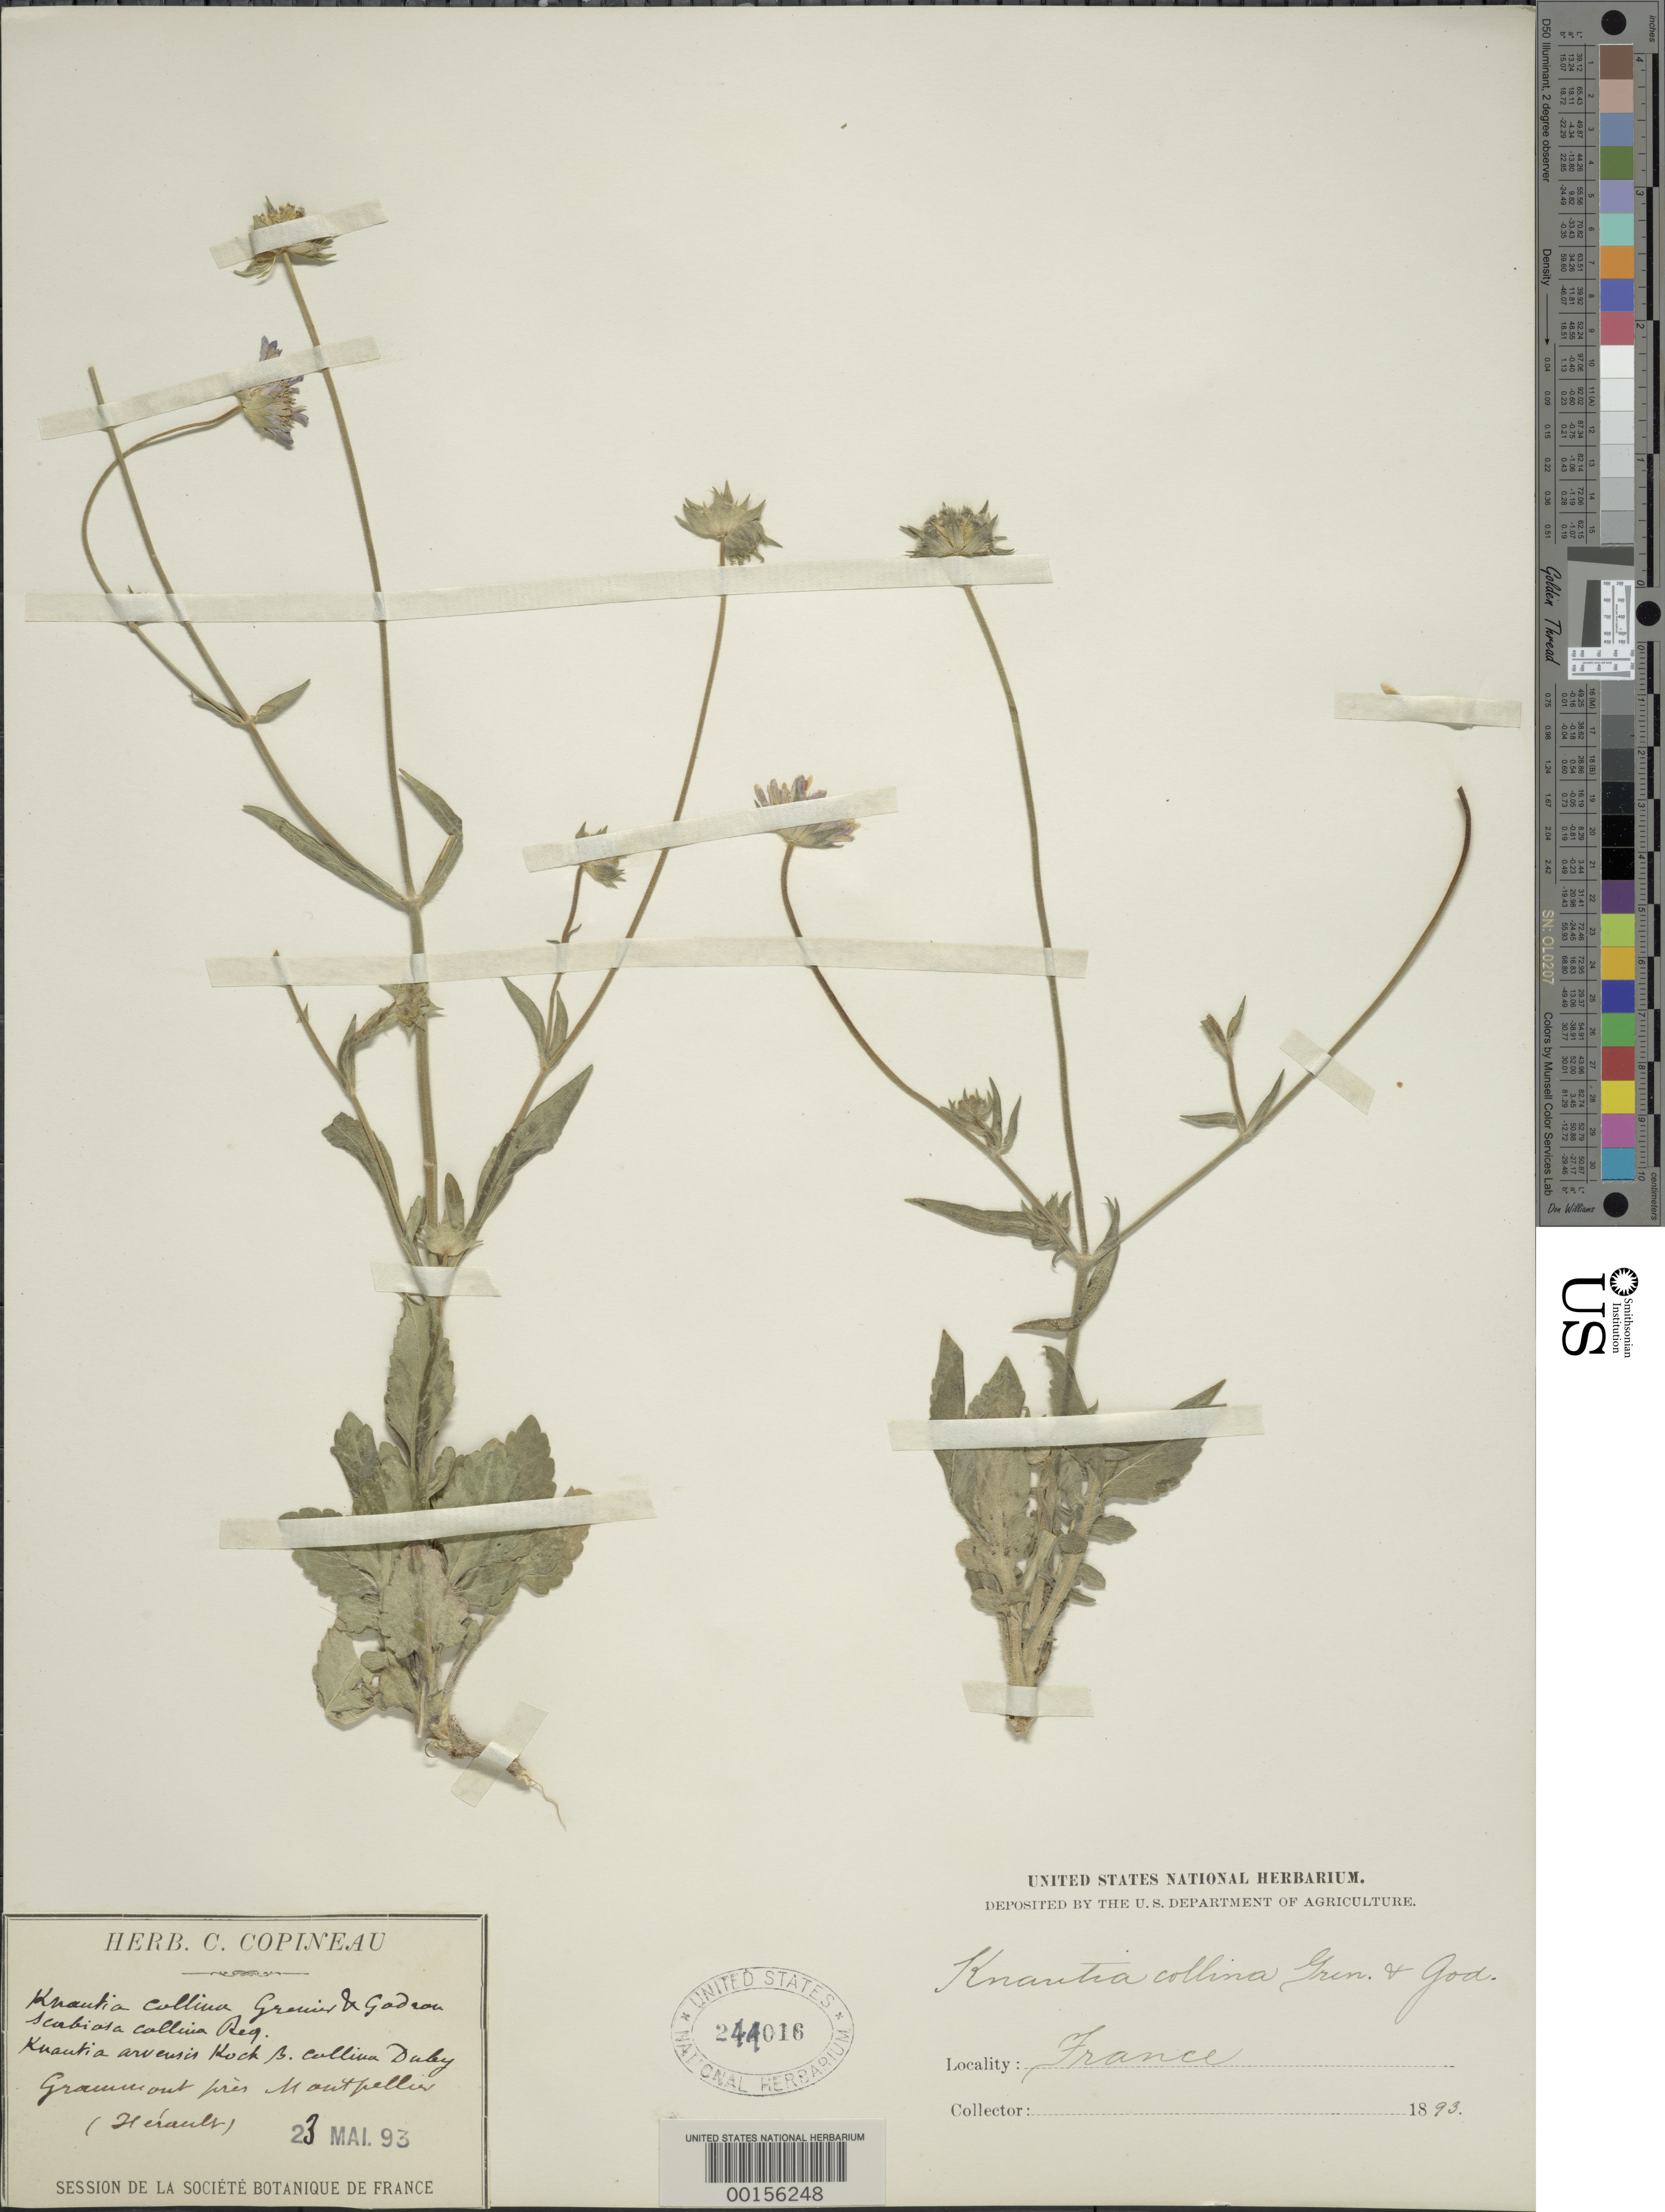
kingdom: Plantae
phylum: Tracheophyta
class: Magnoliopsida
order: Dipsacales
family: Caprifoliaceae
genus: Knautia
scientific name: Knautia collina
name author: Req.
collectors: C. Copineau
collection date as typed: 23 May 1893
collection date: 1893-05-23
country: France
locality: Montpellier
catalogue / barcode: US 244016